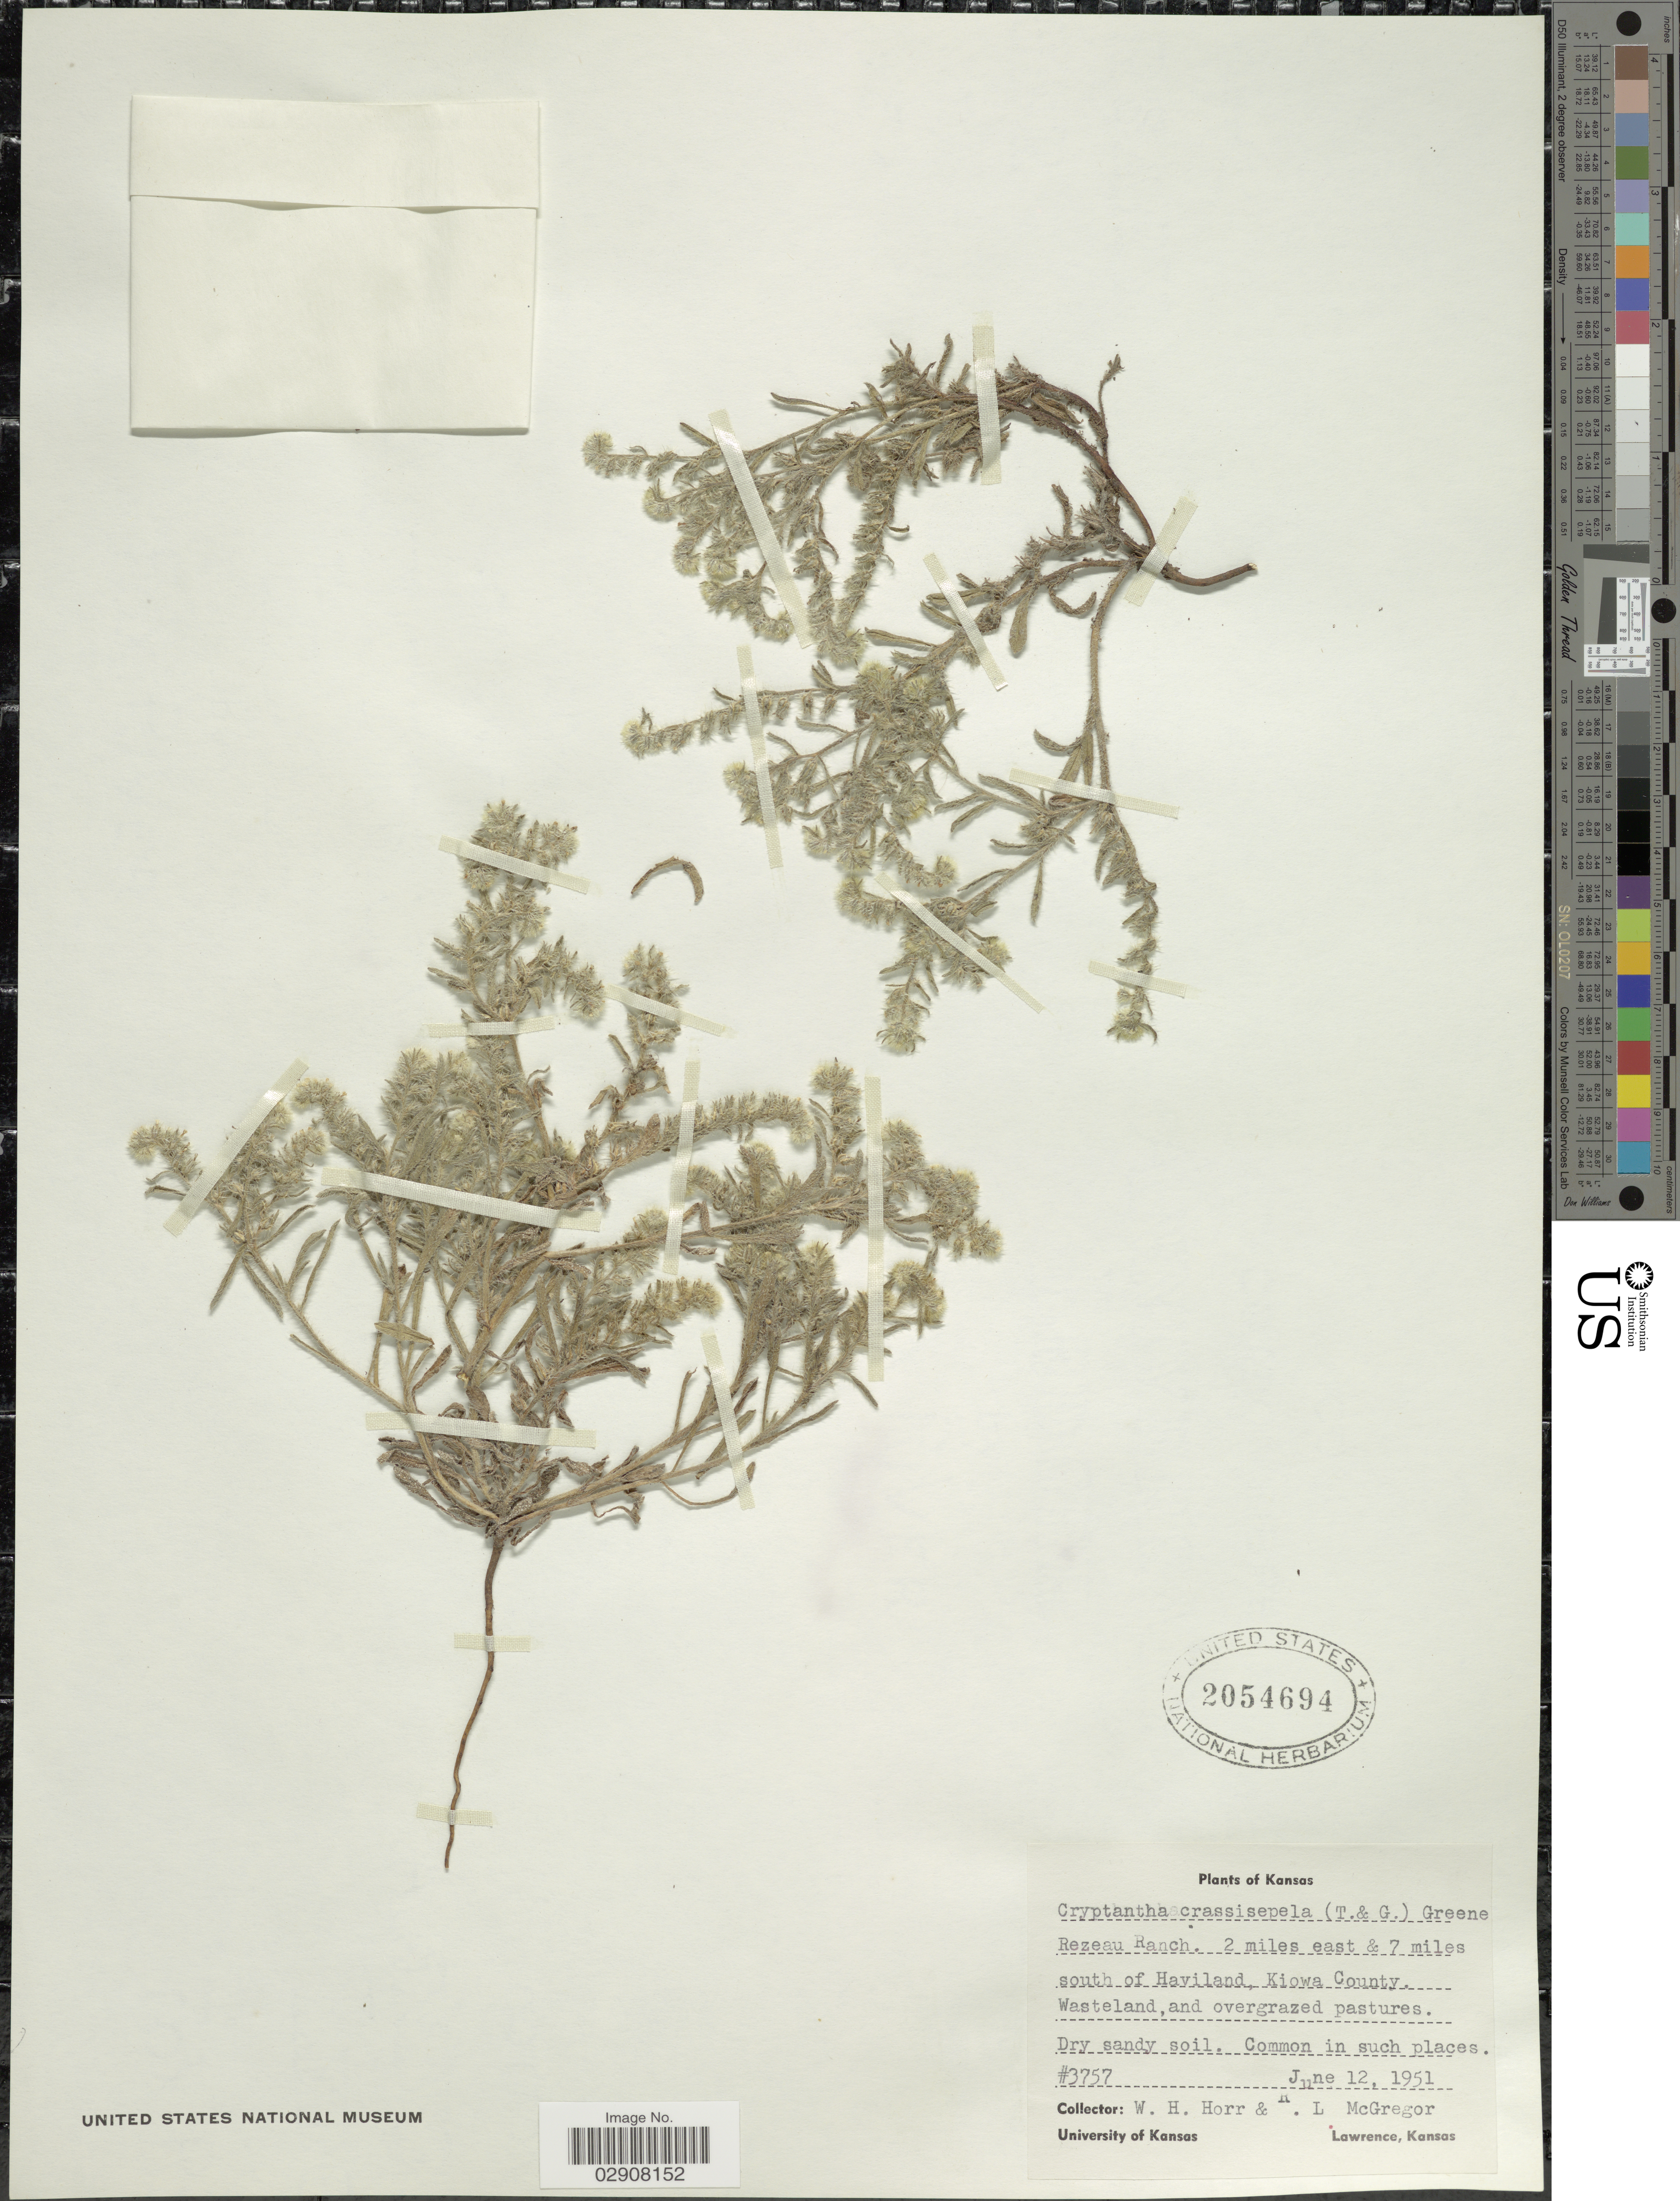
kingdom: Plantae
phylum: Tracheophyta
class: Magnoliopsida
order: Boraginales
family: Boraginaceae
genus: Cryptantha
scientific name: Cryptantha minima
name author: Rydb.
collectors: W. H. Horr & R. McGregor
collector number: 3757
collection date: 1951-06-12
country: United States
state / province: Kansas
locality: Rezeau Ranch. 2 miles east & 7 miles south of Haviland, Kiowa County.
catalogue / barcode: US 2054694